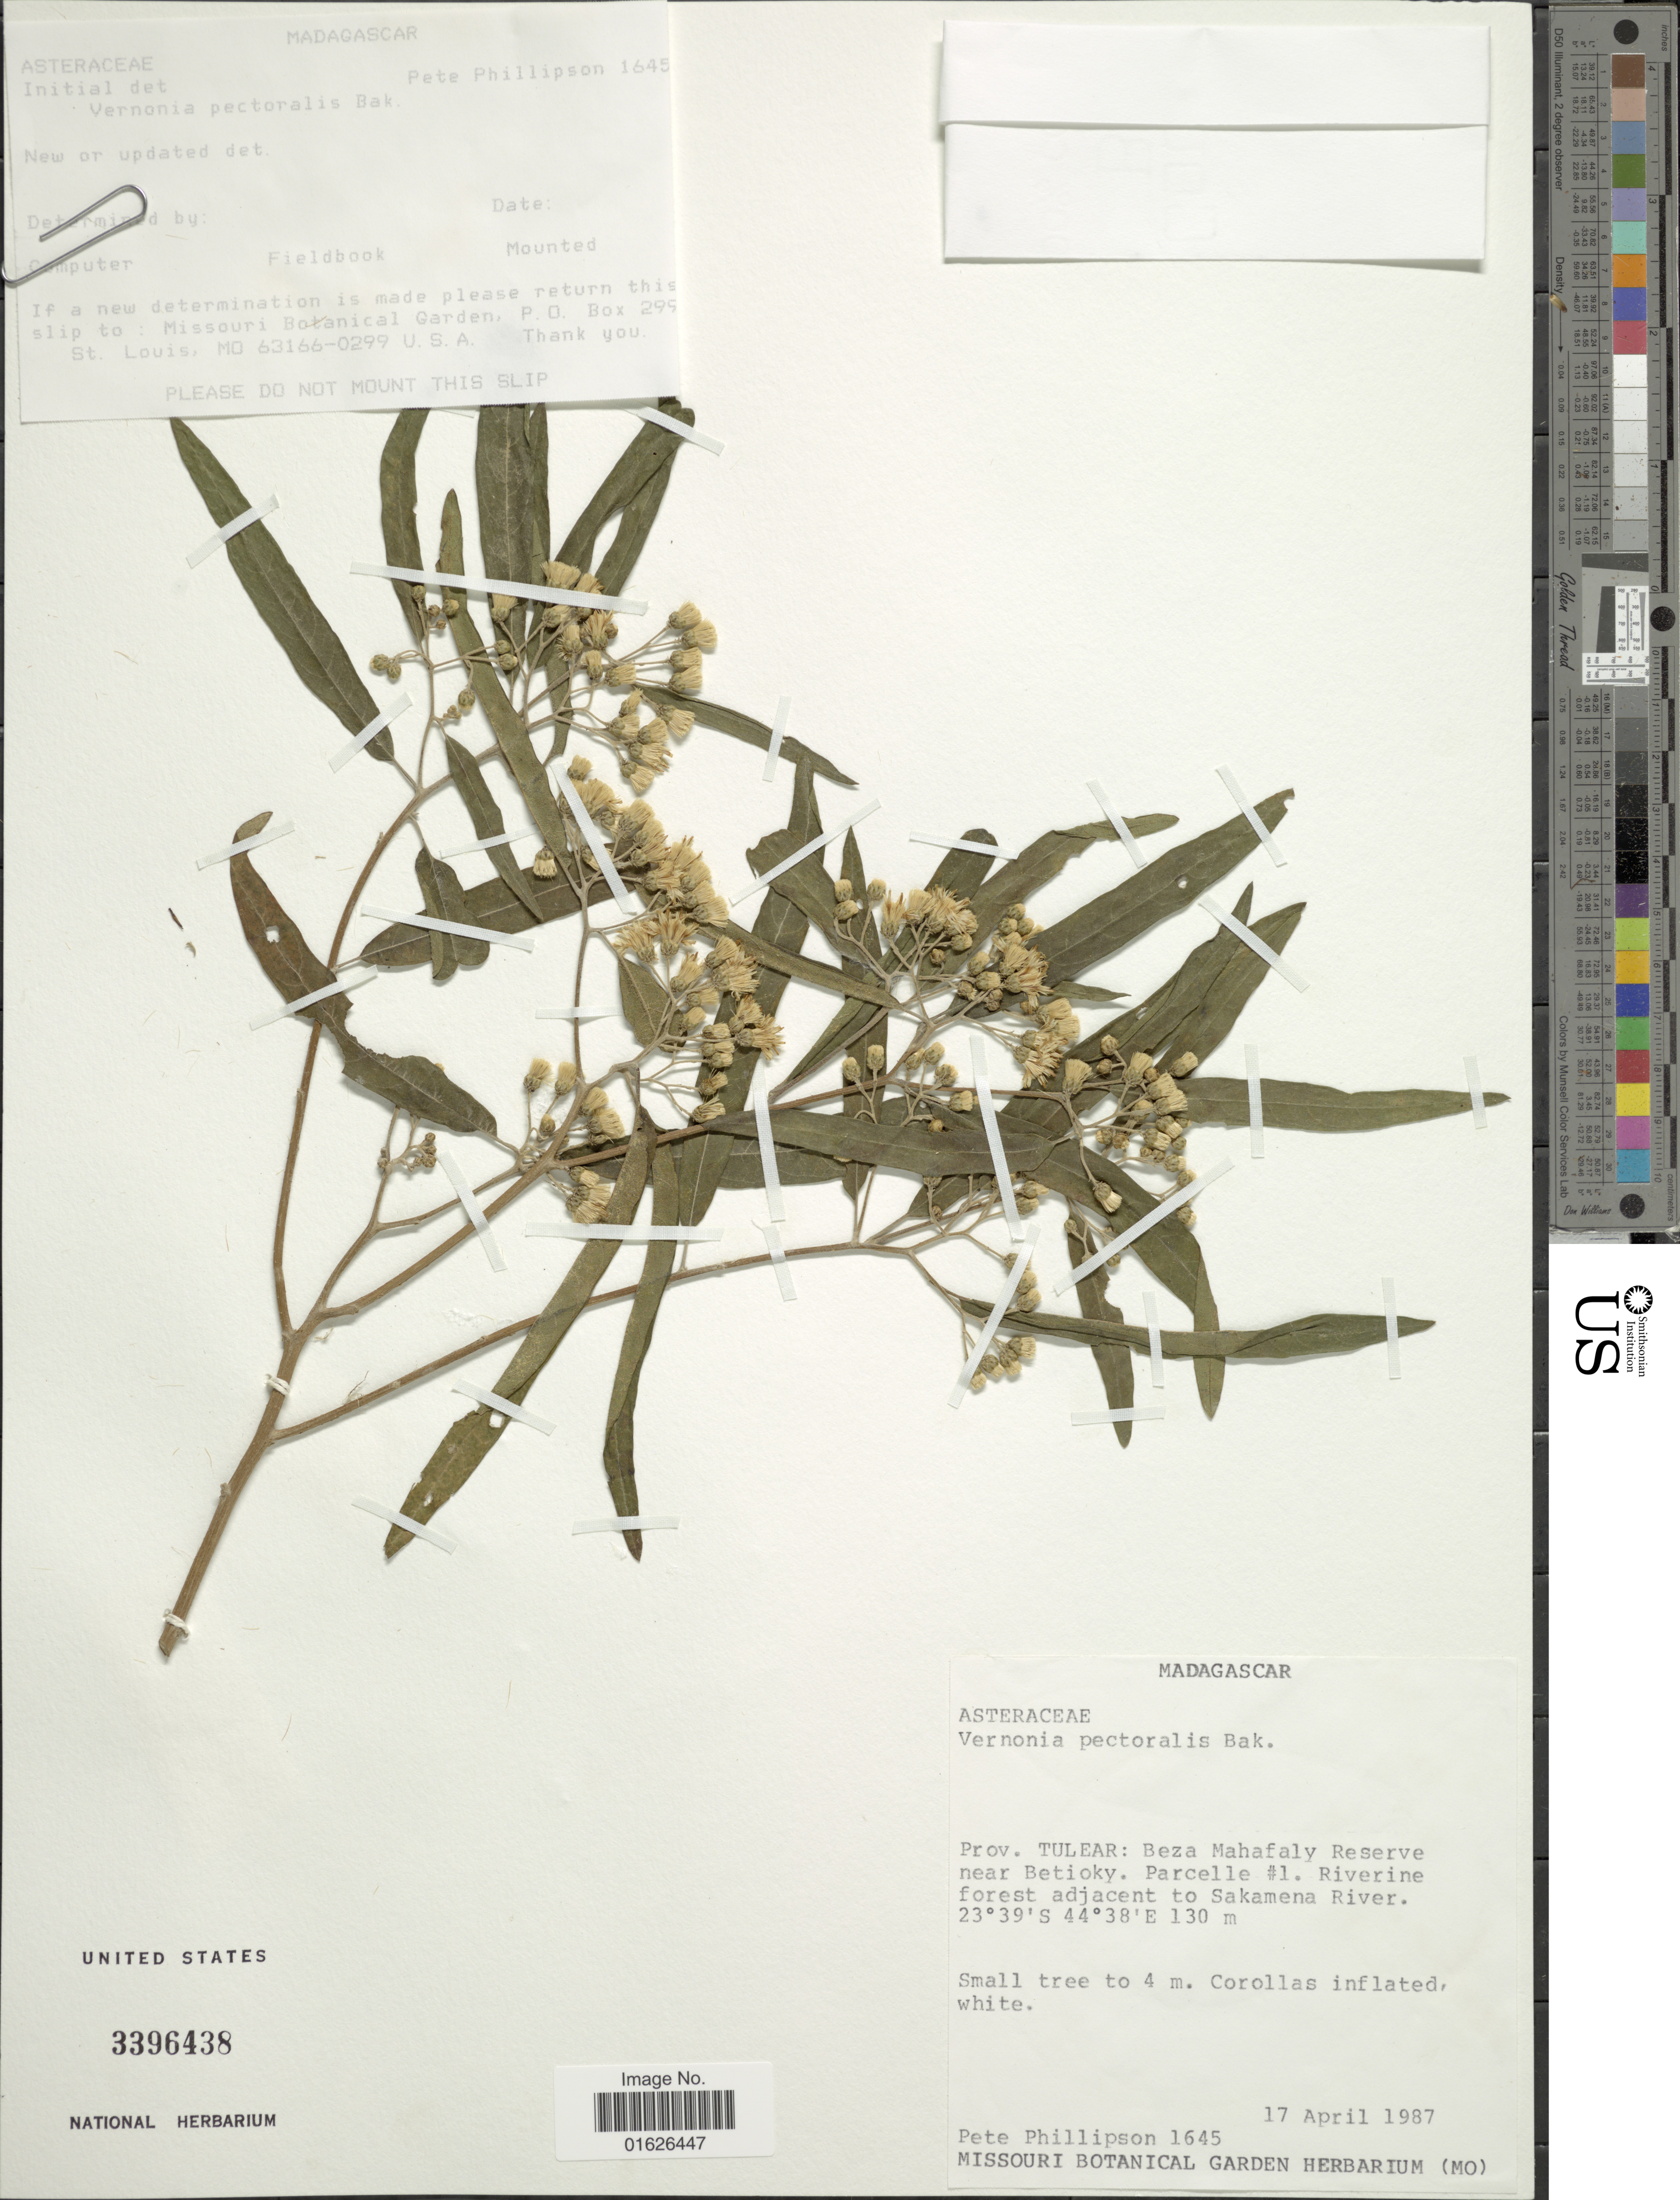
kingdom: Plantae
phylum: Tracheophyta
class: Magnoliopsida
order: Asterales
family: Asteraceae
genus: Gymnanthemum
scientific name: Gymnanthemum pectorale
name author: (Baker) H. Rob.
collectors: P. B. Phillipson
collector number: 1645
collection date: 1987-04-17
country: Madagascar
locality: Prov. Tulear, Beza Mahafaly Reserve near Betioky, Parcelle # 1. Riverine forest adjacent to Sakema River.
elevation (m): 130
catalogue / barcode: US 3396438